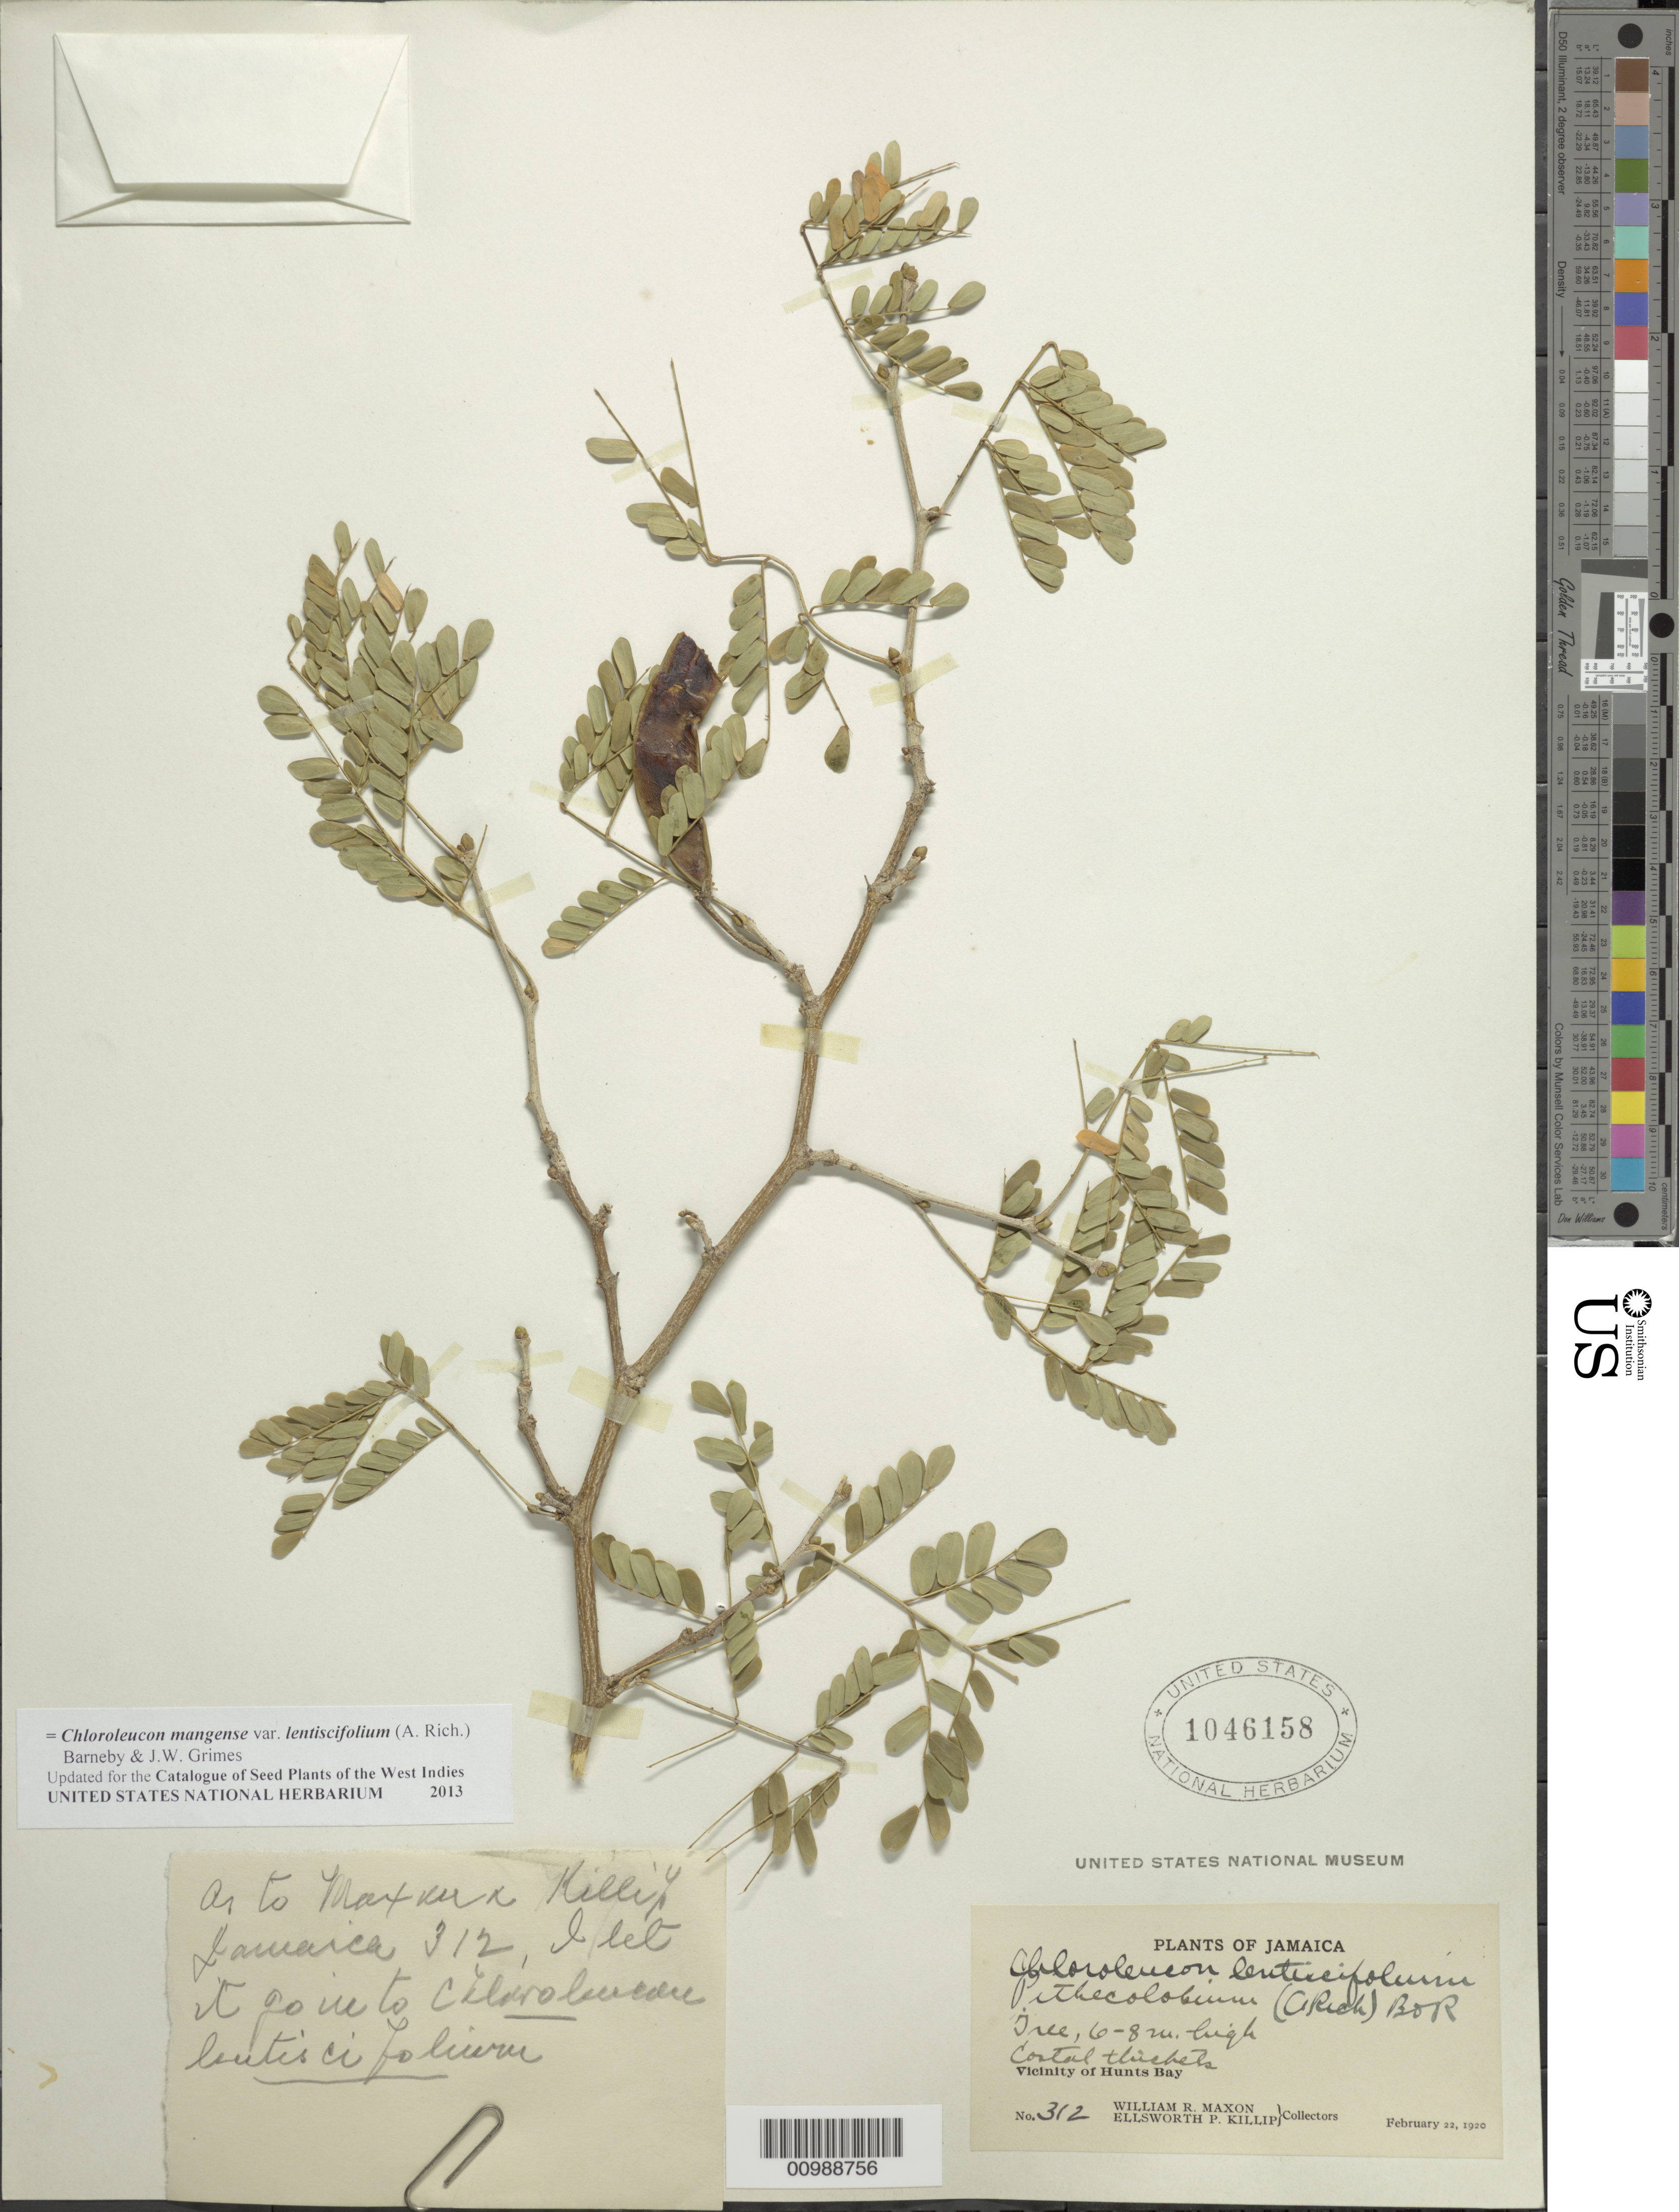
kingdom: Plantae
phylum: Tracheophyta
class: Magnoliopsida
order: Fabales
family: Fabaceae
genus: Chloroleucon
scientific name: Chloroleucon mangense var. lentiscifolium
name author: (A. Rich.) Barneby & J.W. Grimes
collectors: W. R. Maxon & E. P. Killip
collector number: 312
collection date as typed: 22 Feb 1920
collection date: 1920-02-22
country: Jamaica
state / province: Saint Catherine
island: Jamaica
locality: Vicinity of Hunts Bay, coastal thickets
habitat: Coastal thickets.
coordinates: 0 N, 0 E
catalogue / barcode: US 1046158